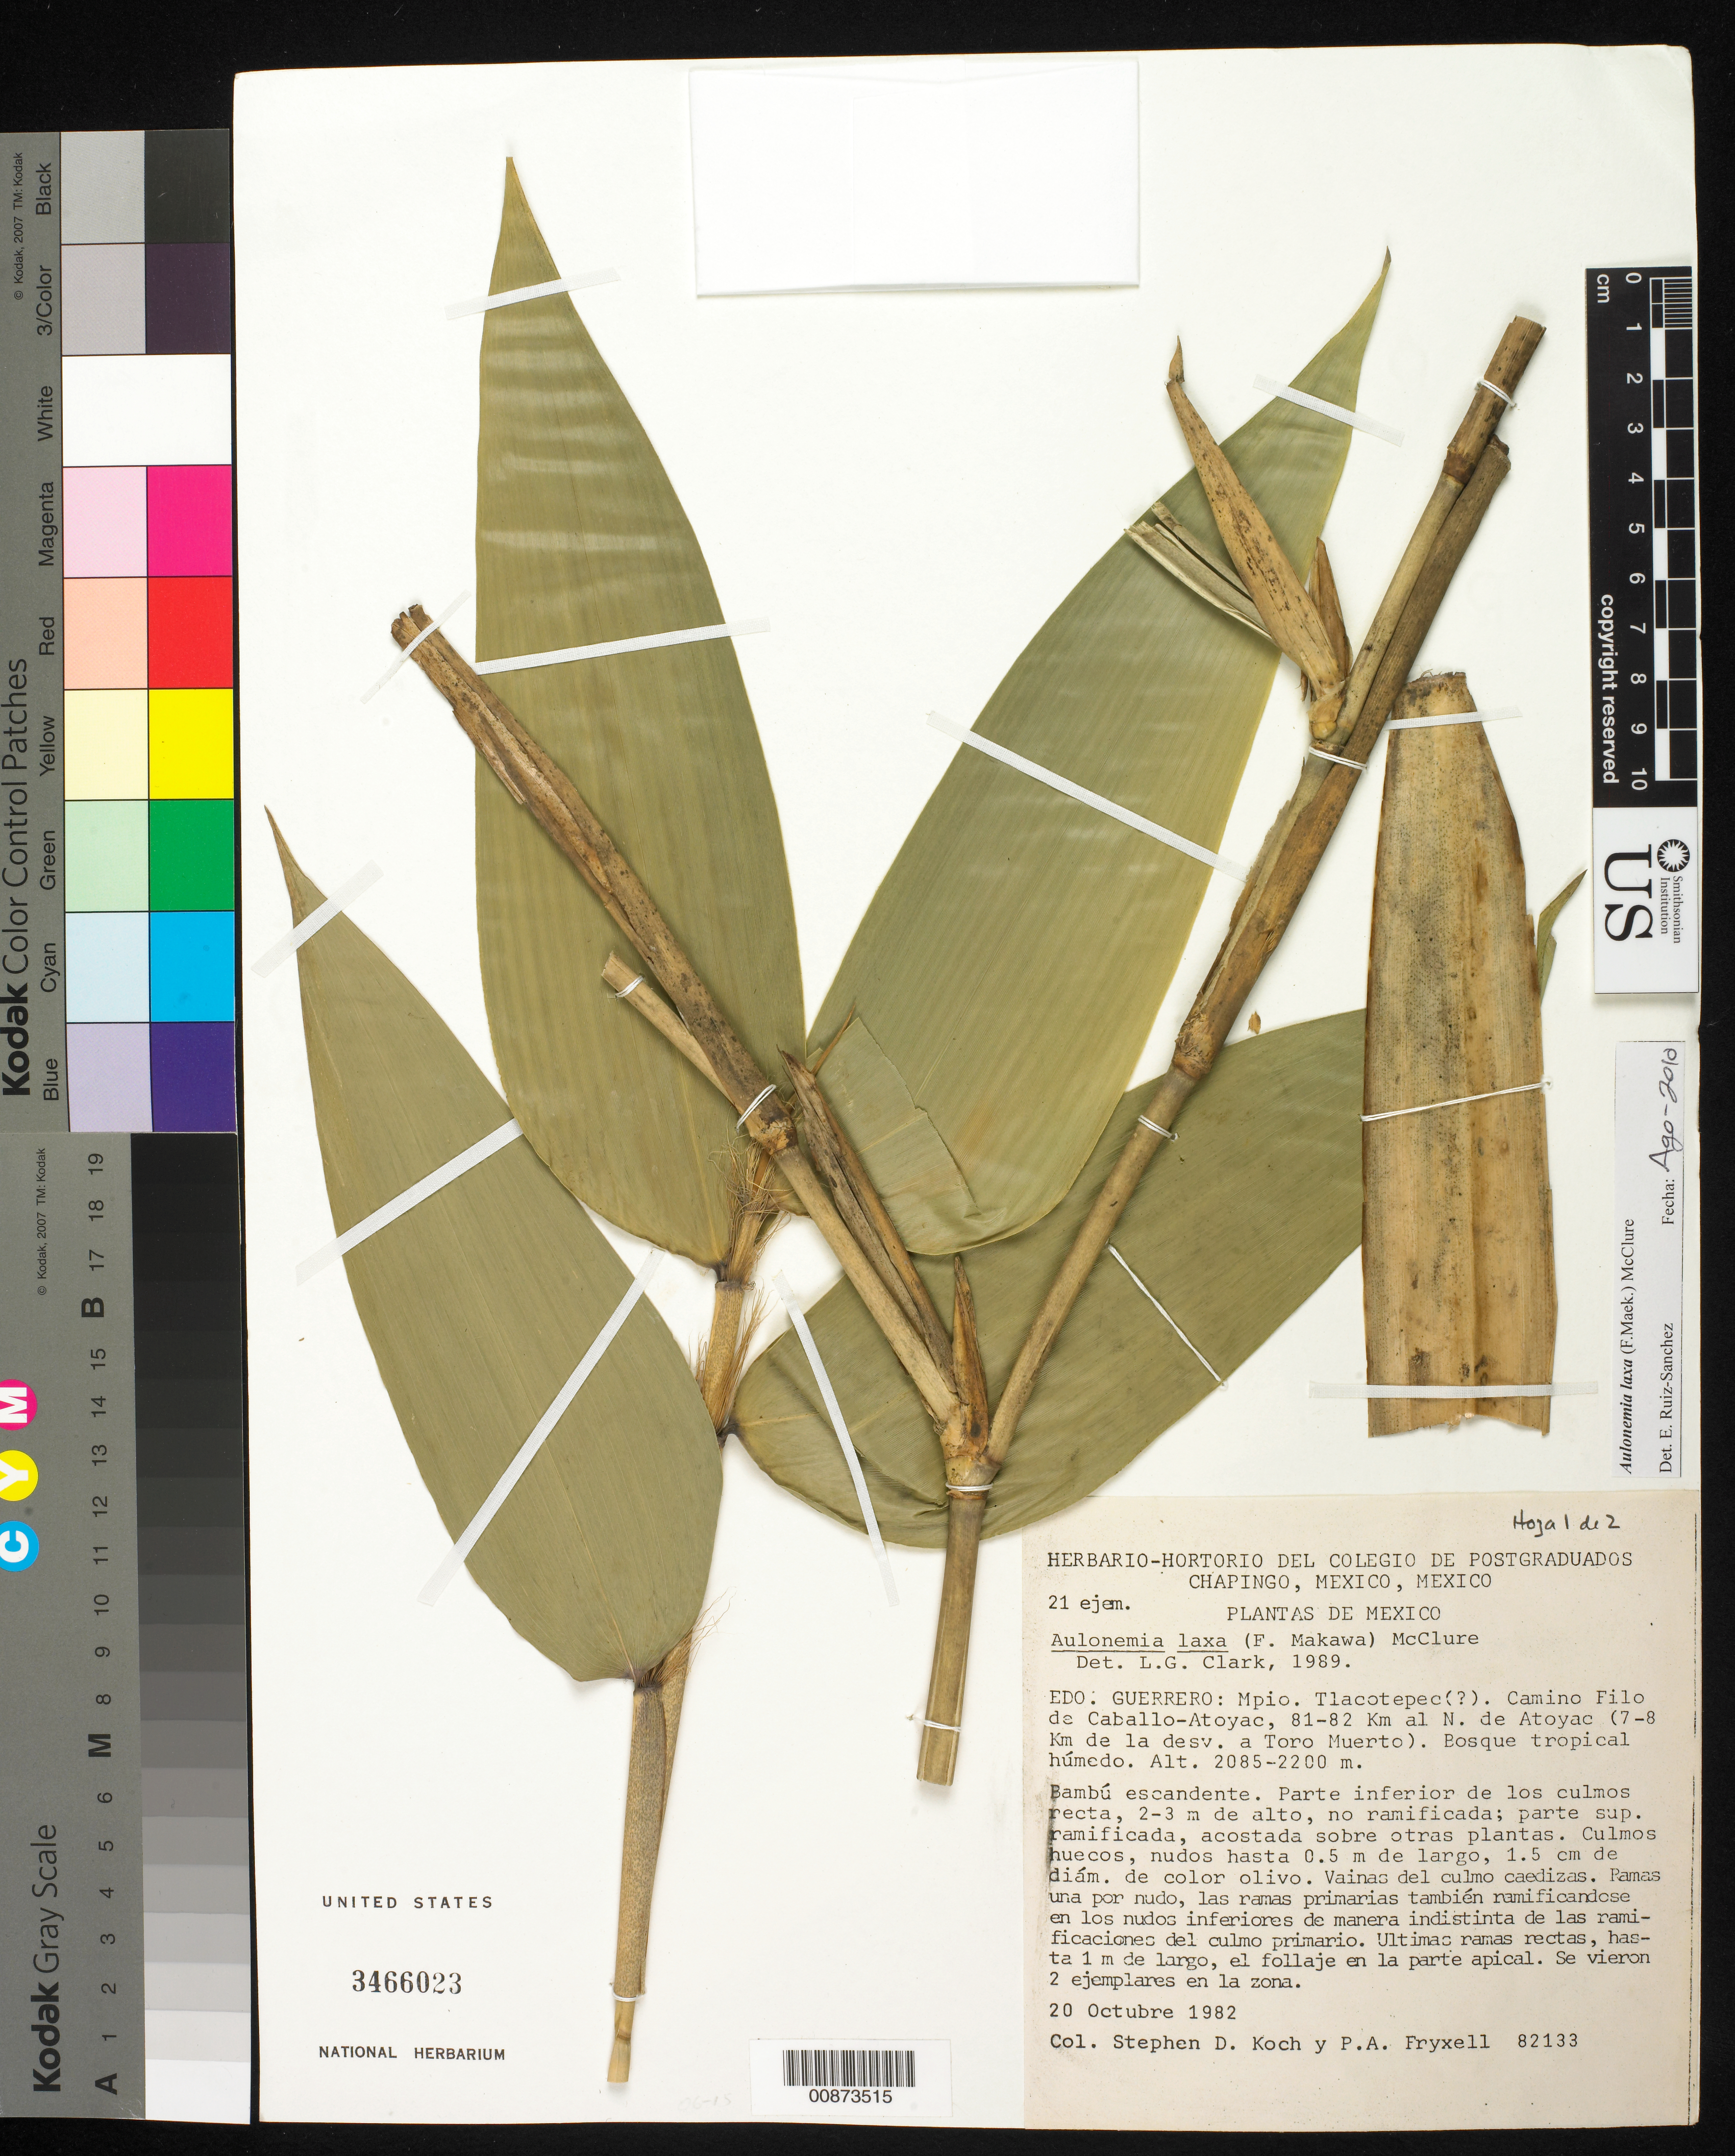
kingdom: Plantae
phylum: Tracheophyta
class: Liliopsida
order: Poales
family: Poaceae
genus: Aulonemia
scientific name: Aulonemia laxa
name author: (F. Maek.) McClure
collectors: S. D. Koch et al.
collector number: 82133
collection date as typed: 20 Oct 1982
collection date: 1982-10-20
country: Mexico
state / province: Guerrero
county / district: Tlacoteepec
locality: Camino Filo de Caballo - Atoyac.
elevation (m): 2085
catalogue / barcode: US 3466023